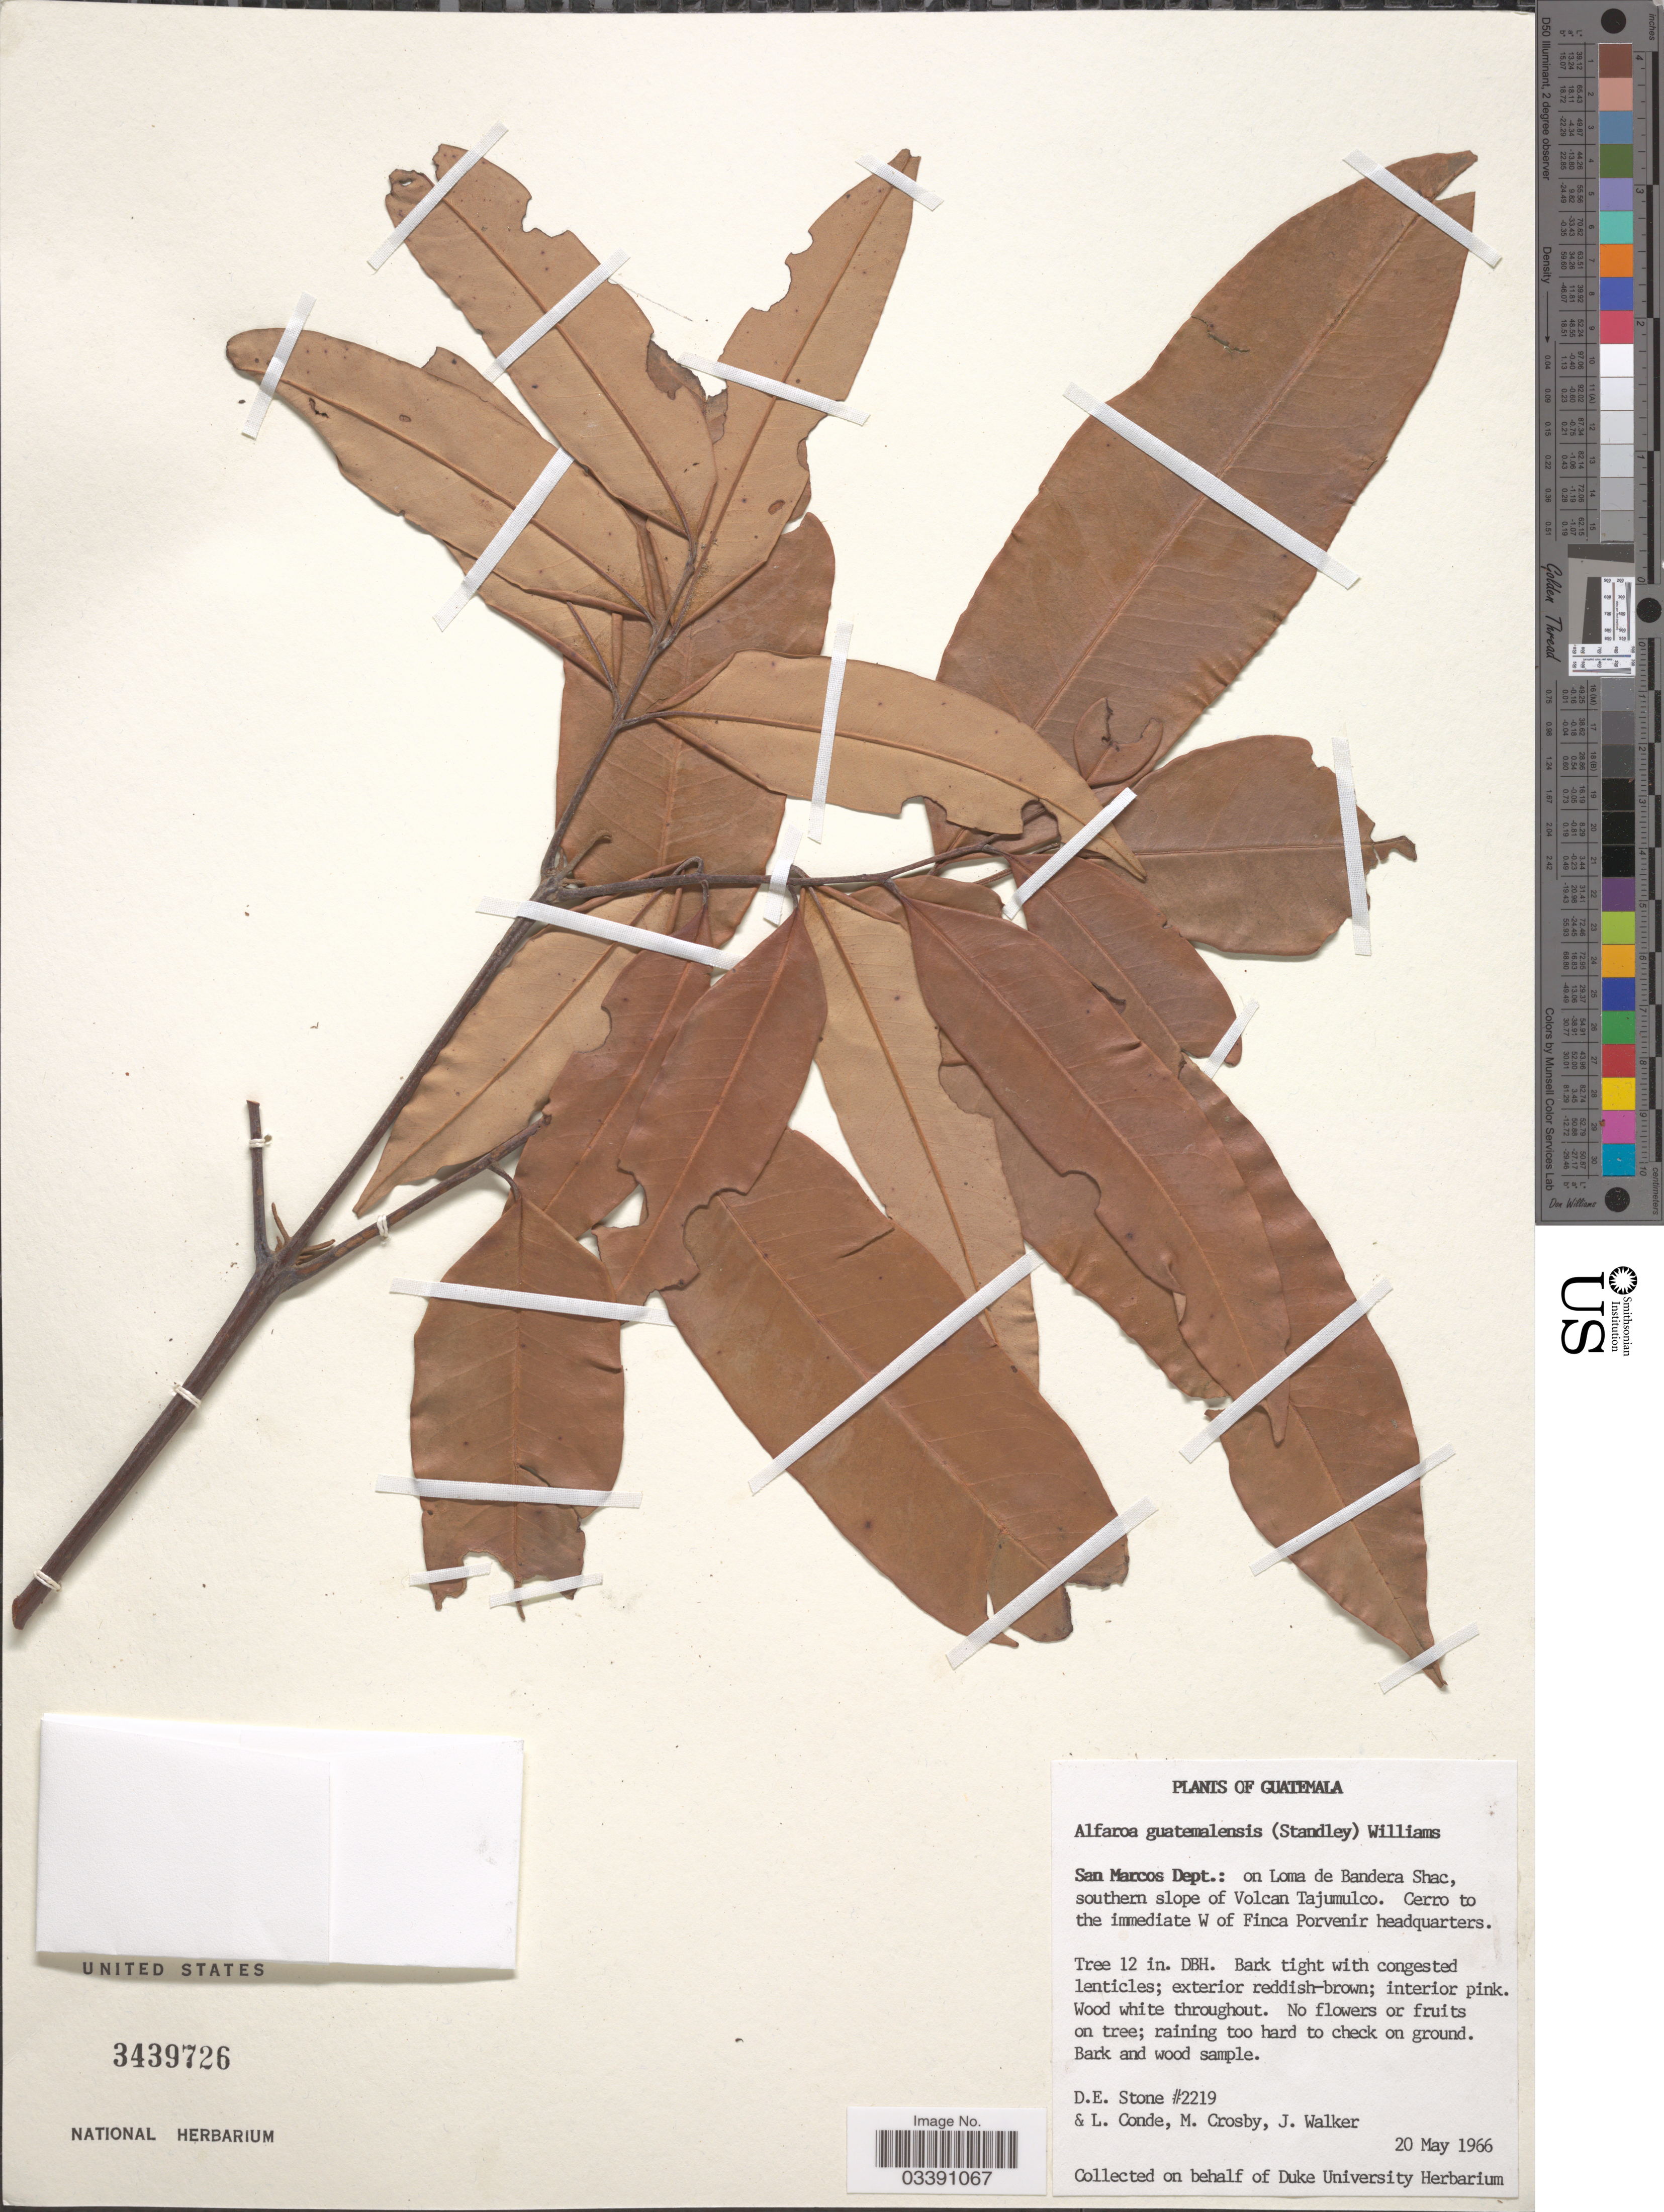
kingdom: Plantae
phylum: Tracheophyta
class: Magnoliopsida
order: Fagales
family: Juglandaceae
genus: Alfaroa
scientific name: Alfaroa guatemalensis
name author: (Standl.) L.O. Williams & Ant. Molina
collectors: D. E. Stone, L. Conde, M. Crosby & J. Walker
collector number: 2219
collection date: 1966-05-20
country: Guatemala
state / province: San Marcos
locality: San Marcos Dept.: on Loma de Bandera Shac, southern slope of Volcan Tajumulco. Cerro to the immediate W of Finca Porvenir headquarters.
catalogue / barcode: US 3439726